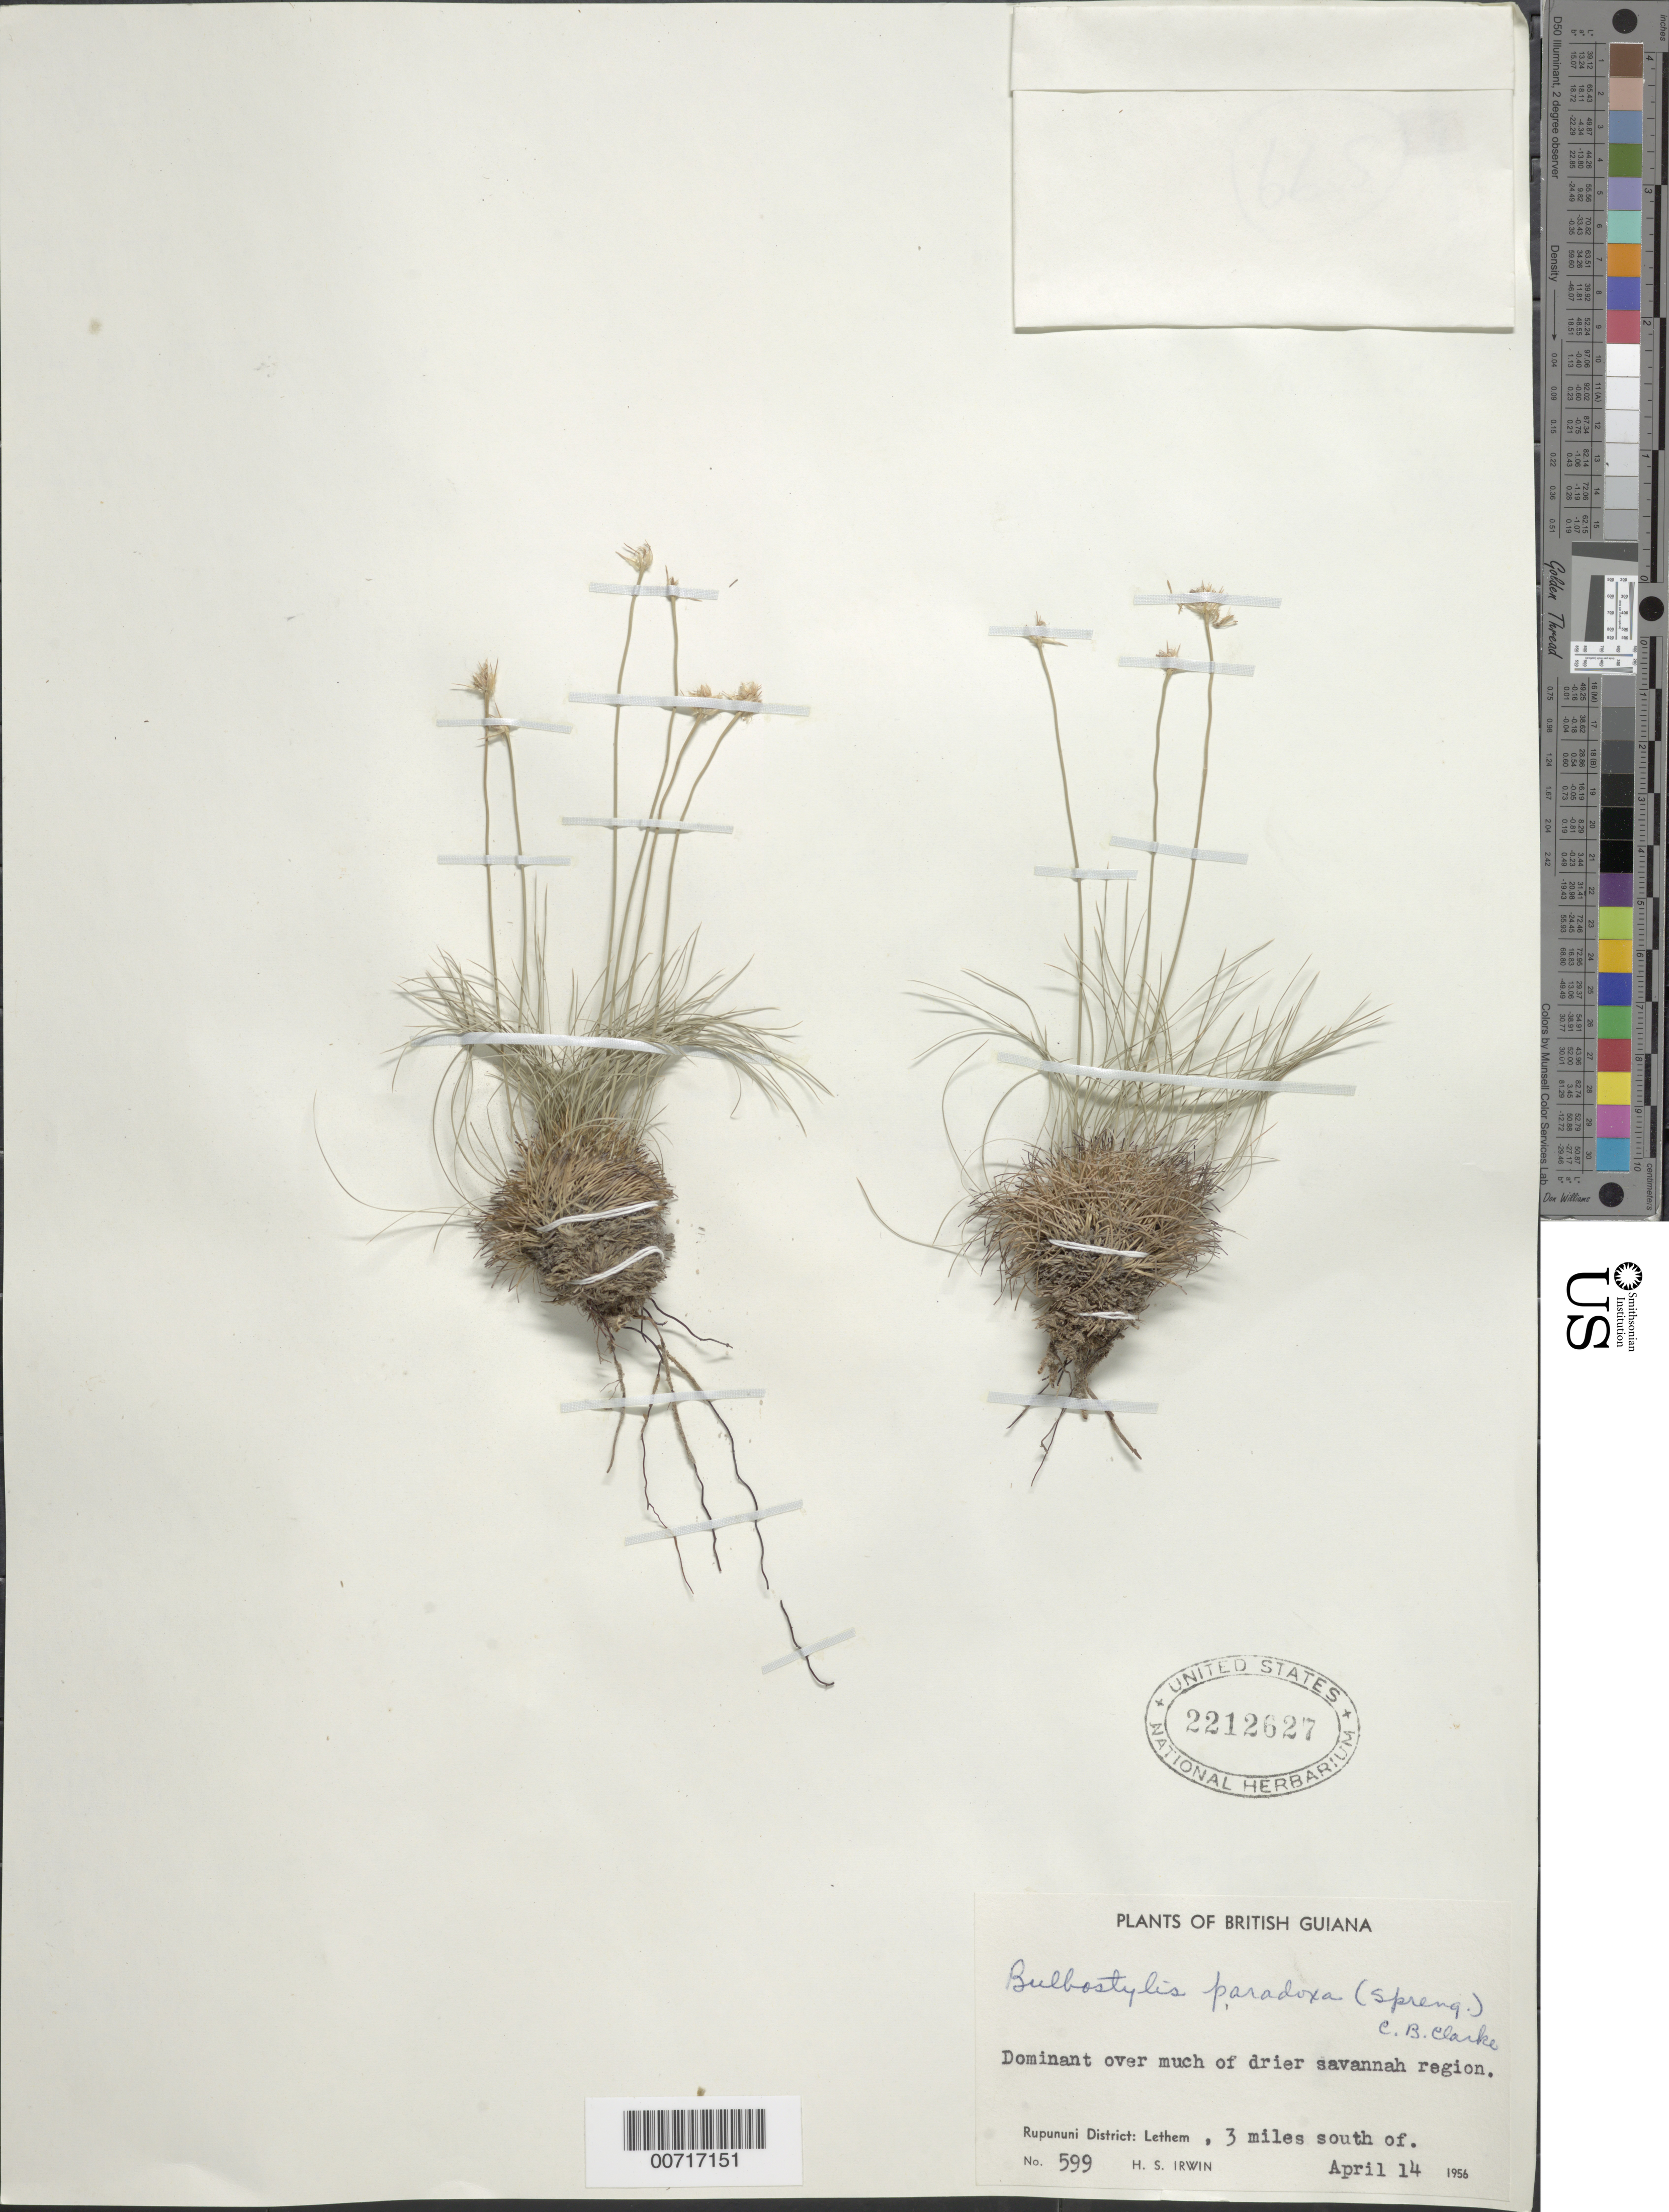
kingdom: Plantae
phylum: Tracheophyta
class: Liliopsida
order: Poales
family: Cyperaceae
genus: Bulbostylis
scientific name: Bulbostylis paradoxa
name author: (Spreng.) Lindm.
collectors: H. Irwin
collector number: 599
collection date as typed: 14-Apr-56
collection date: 1956-04-14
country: Guyana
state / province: U. Takutu-U. Essequibo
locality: Rupununi Dist., 3 mi. S of Lethem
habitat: Dry savanna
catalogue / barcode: US 2212627